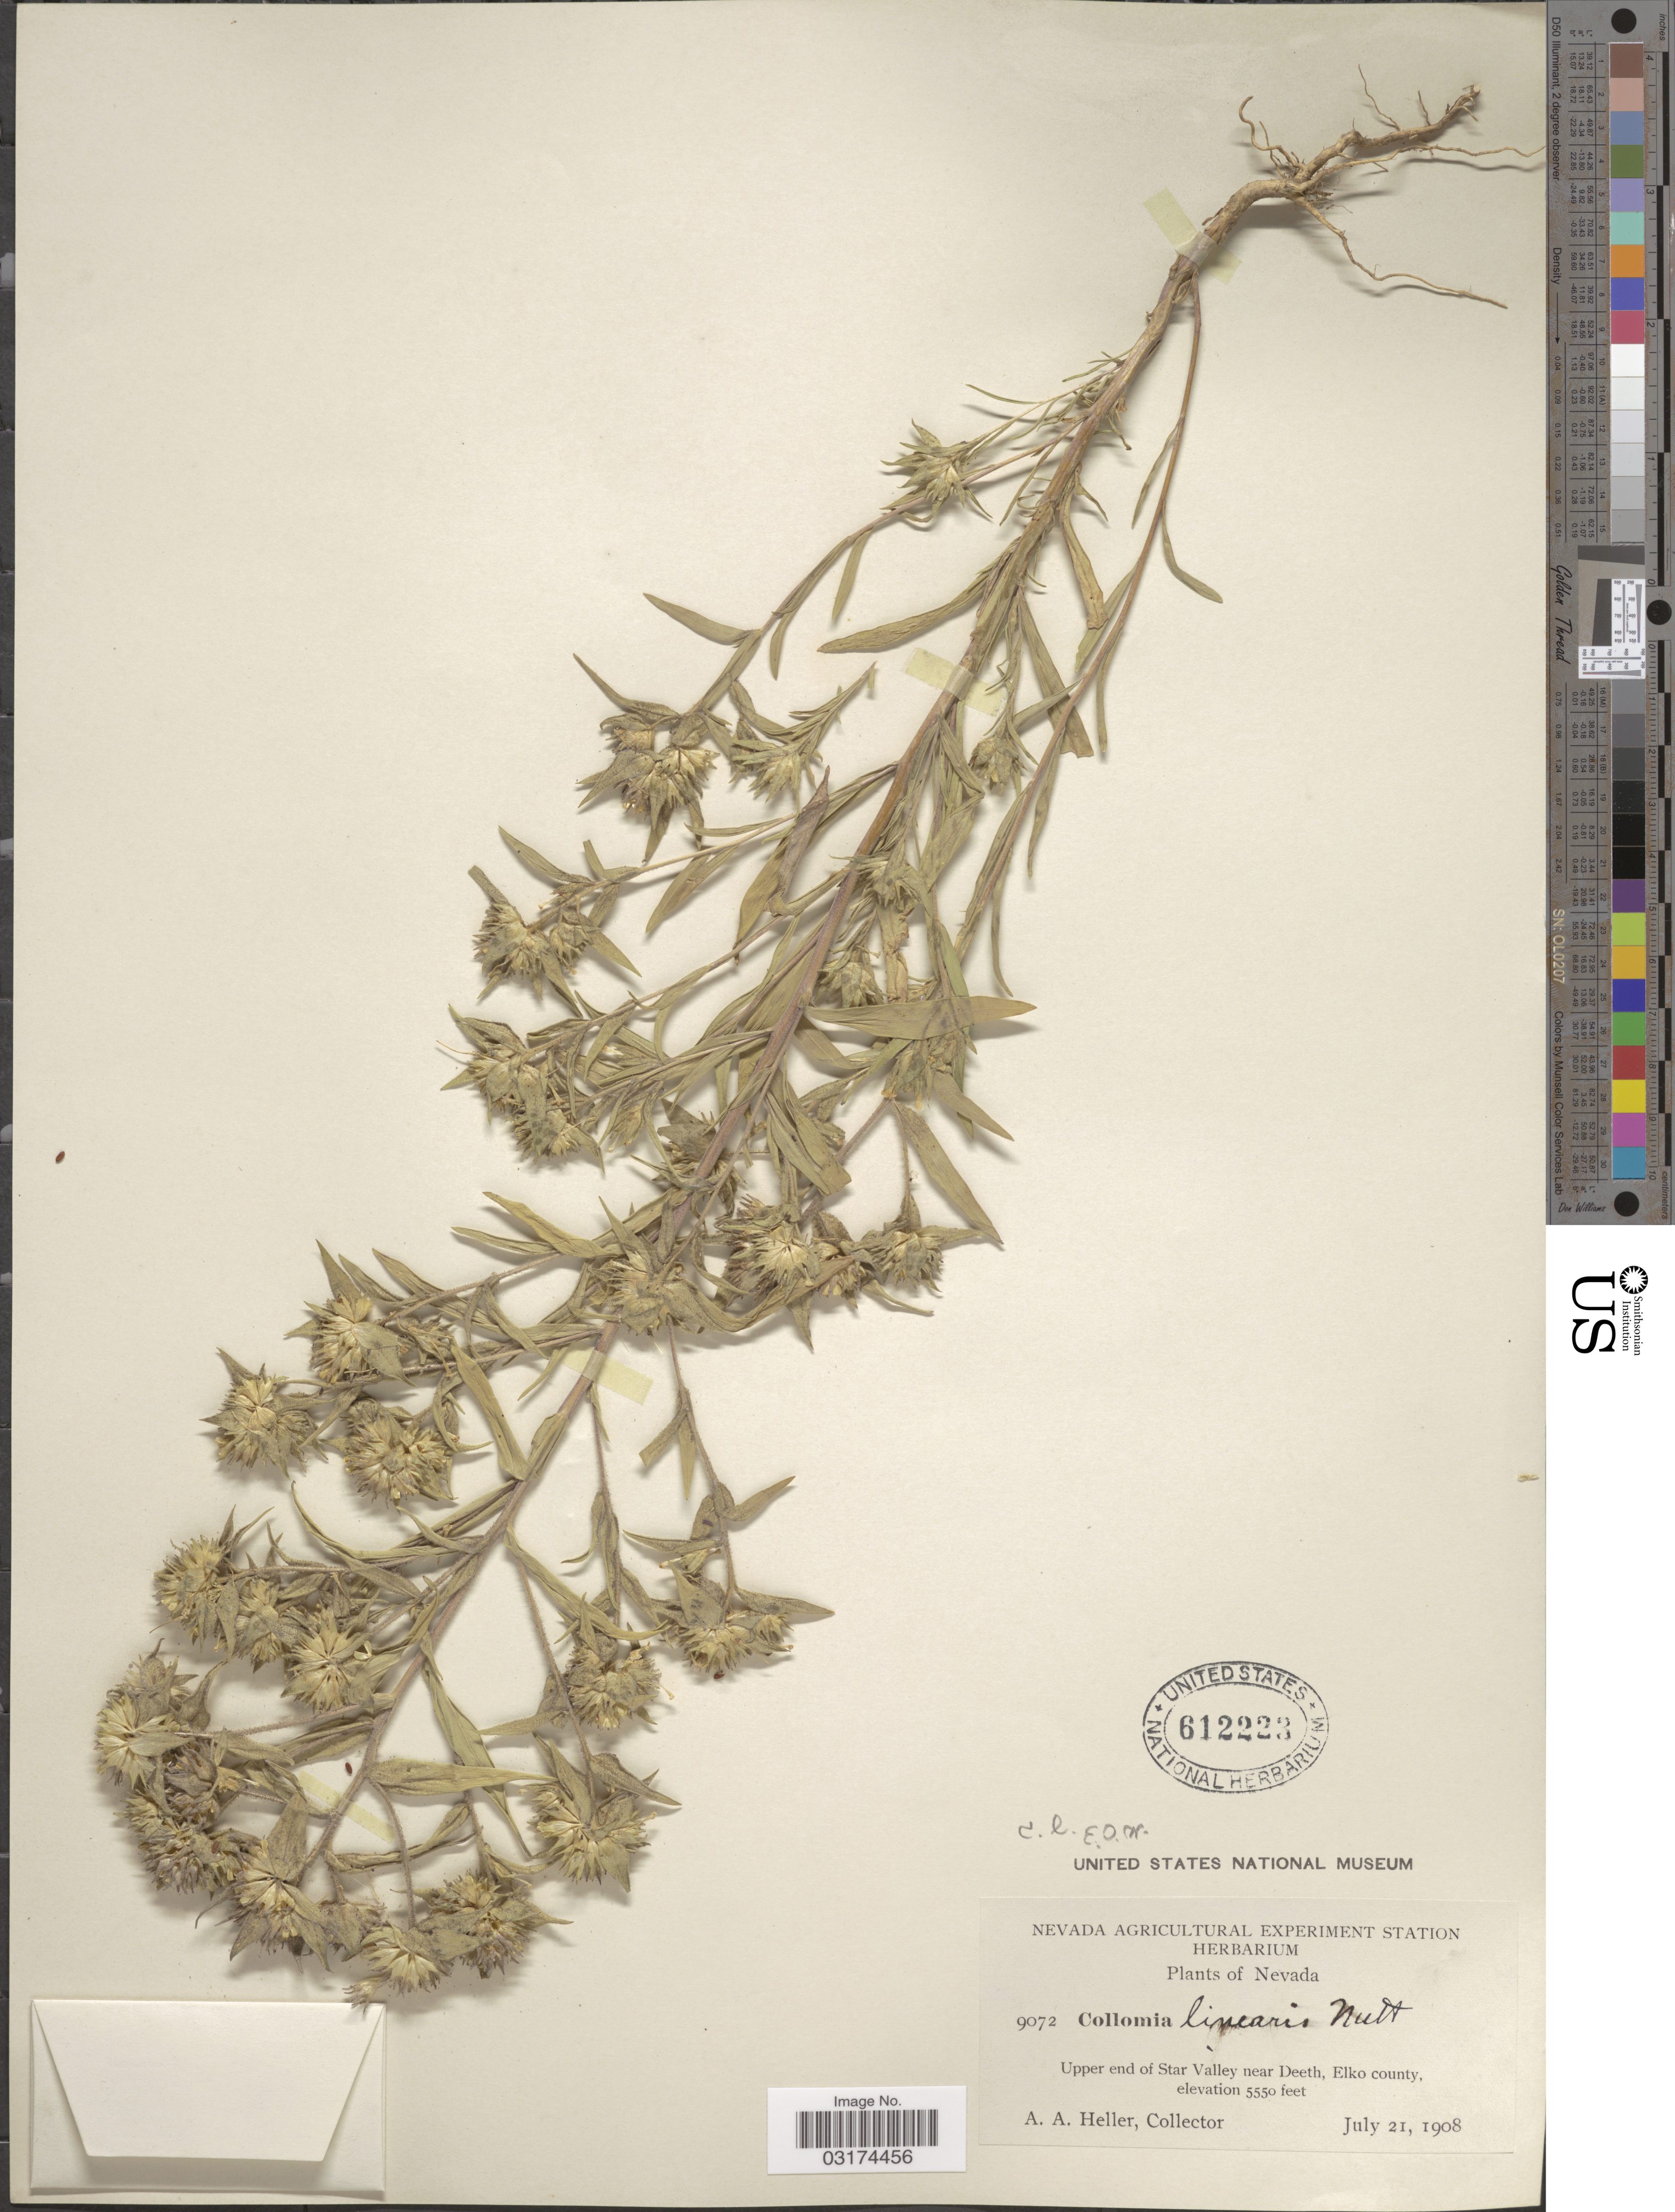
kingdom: Plantae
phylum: Tracheophyta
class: Magnoliopsida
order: Ericales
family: Polemoniaceae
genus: Collomia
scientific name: Collomia linearis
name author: Nutt.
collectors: A. A. Heller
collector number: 9072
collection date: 1908-07-21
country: United States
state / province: Nevada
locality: Upper end of Star Valley near Deeth, Elko county.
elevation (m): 1692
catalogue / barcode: US 612223